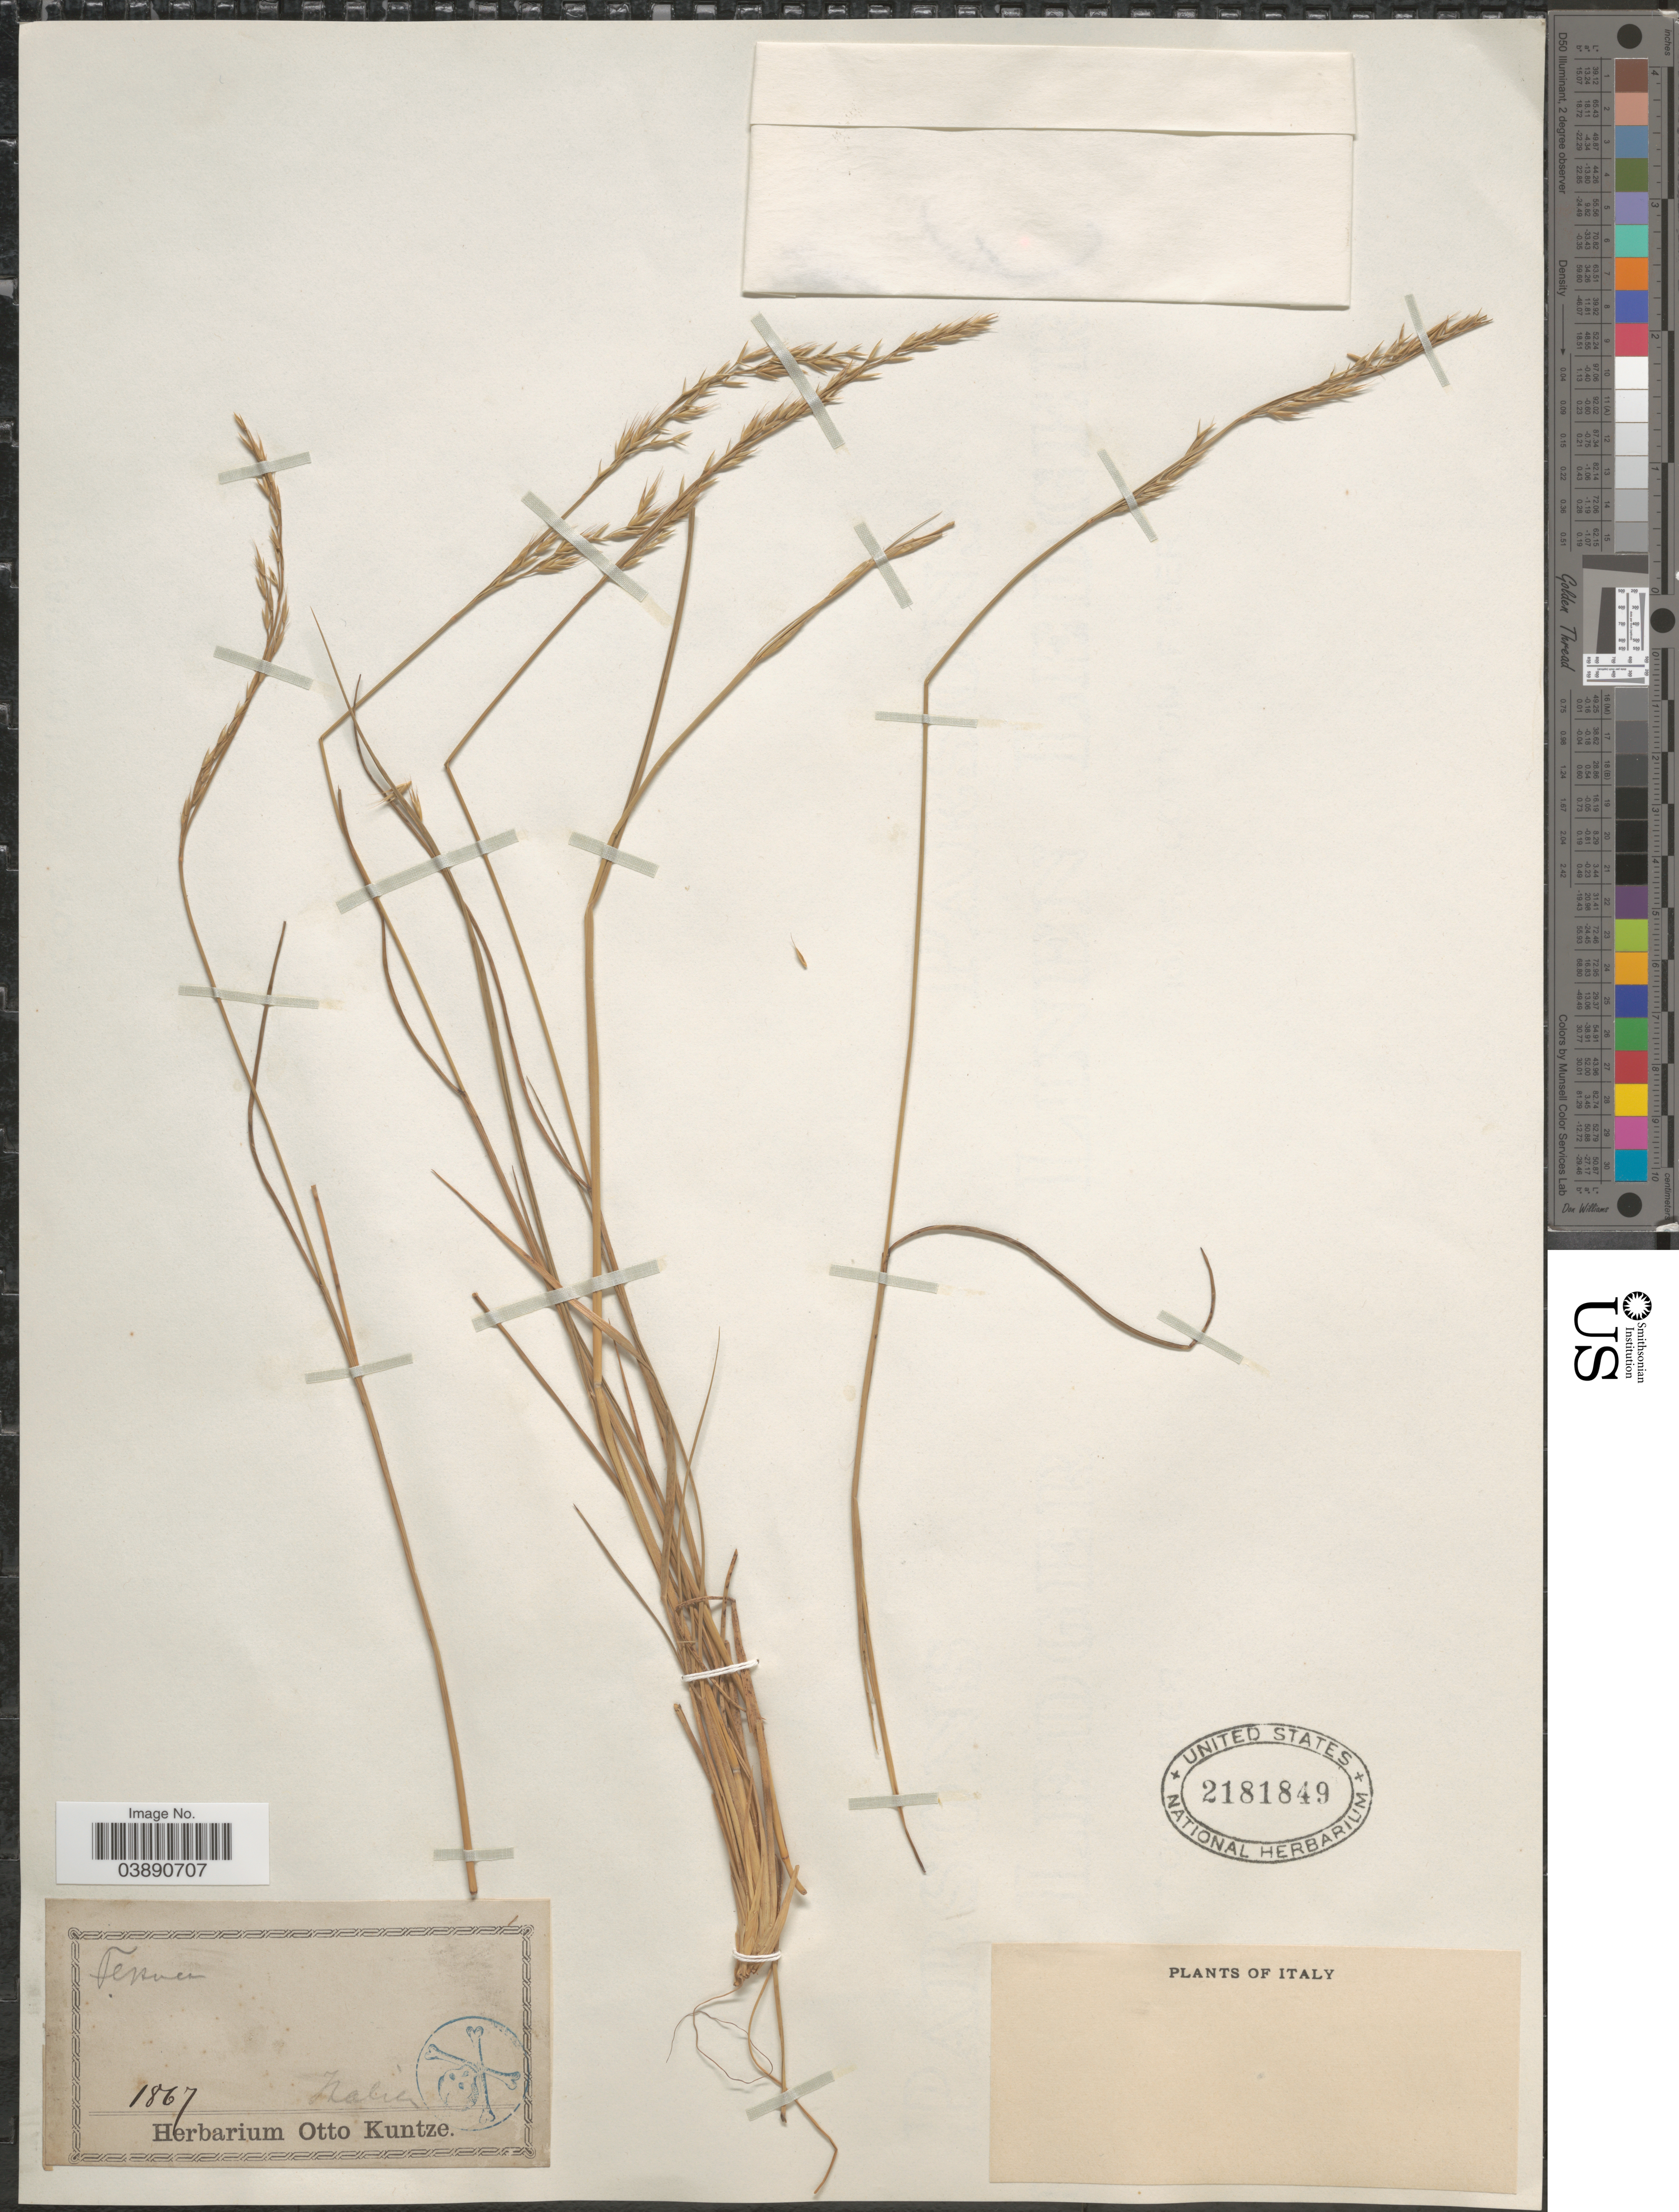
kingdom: Plantae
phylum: Tracheophyta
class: Liliopsida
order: Poales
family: Poaceae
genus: Festuca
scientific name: Festuca sp.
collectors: ex herb. Otto Kuntze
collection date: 1867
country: Italy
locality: Italien.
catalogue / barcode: US 2181849